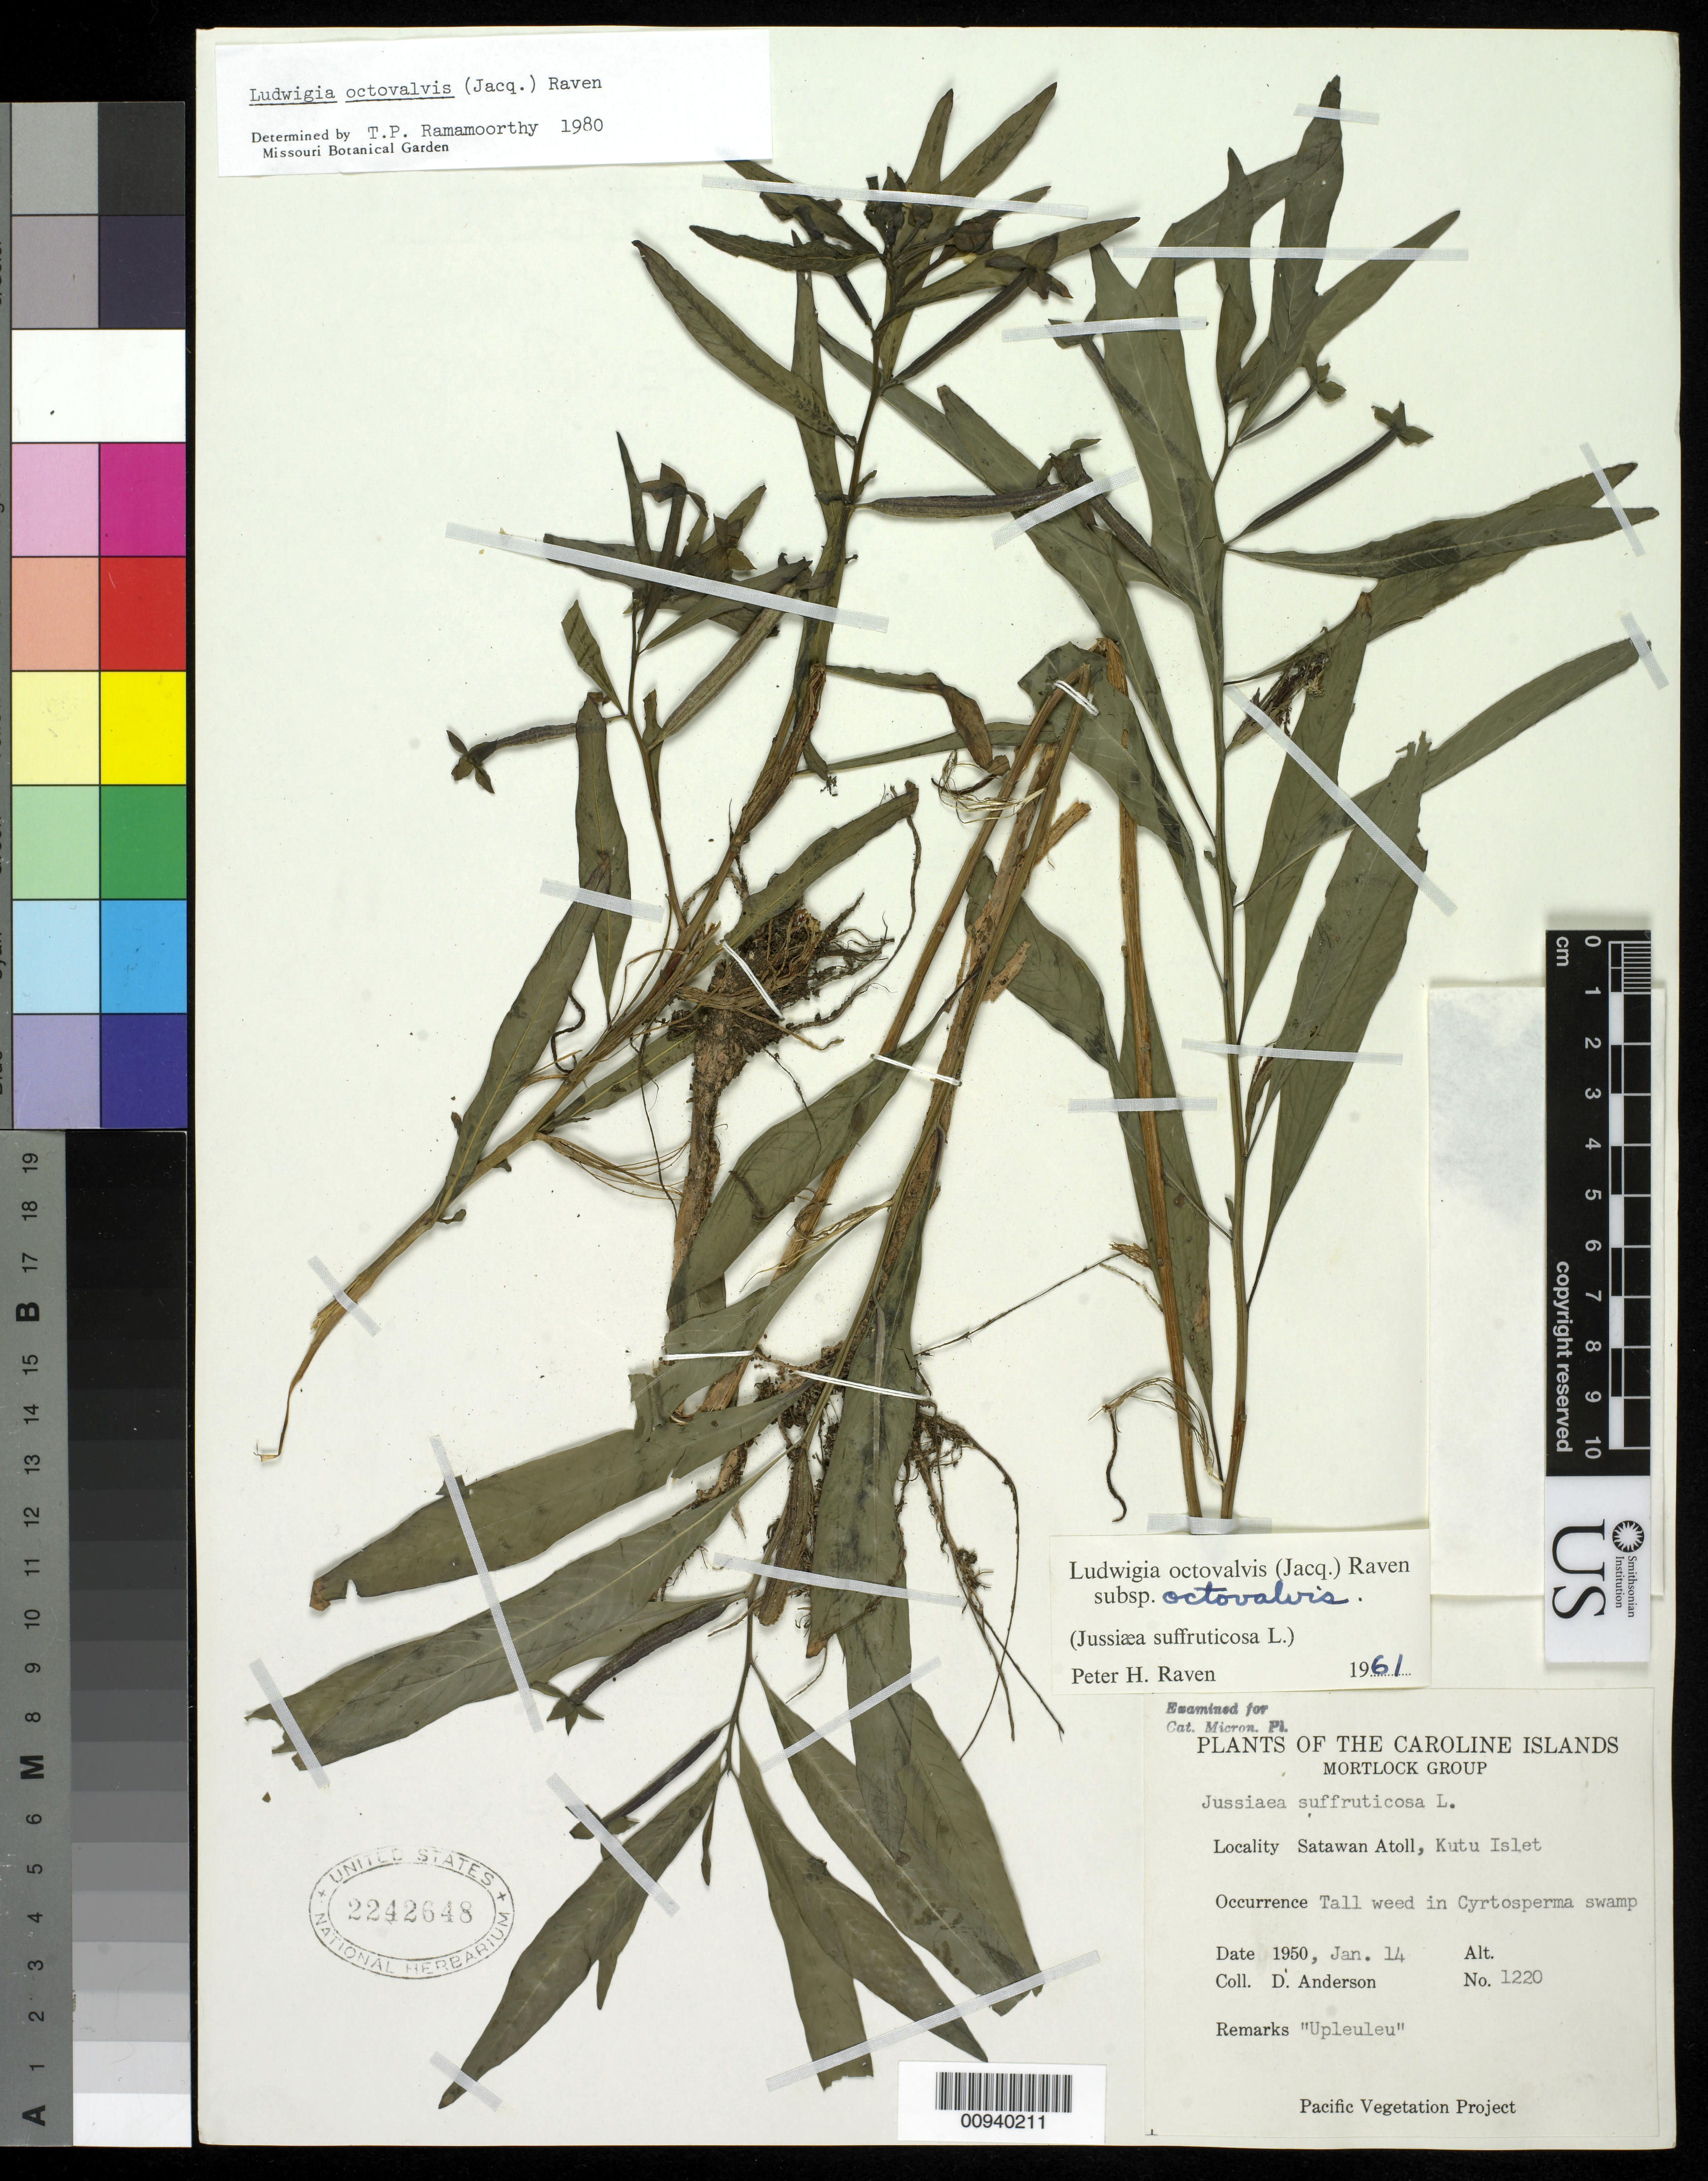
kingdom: Plantae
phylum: Tracheophyta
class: Magnoliopsida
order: Myrtales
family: Onagraceae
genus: Ludwigia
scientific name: Ludwigia octovalvis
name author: (Jacq.) P.H. Raven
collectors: D. Anderson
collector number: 1220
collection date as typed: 14 Jan 1950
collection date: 1950-01-14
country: Micronesia, Federated States of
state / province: Truk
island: Satawan Atoll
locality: Kutu Islet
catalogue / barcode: US 2242648